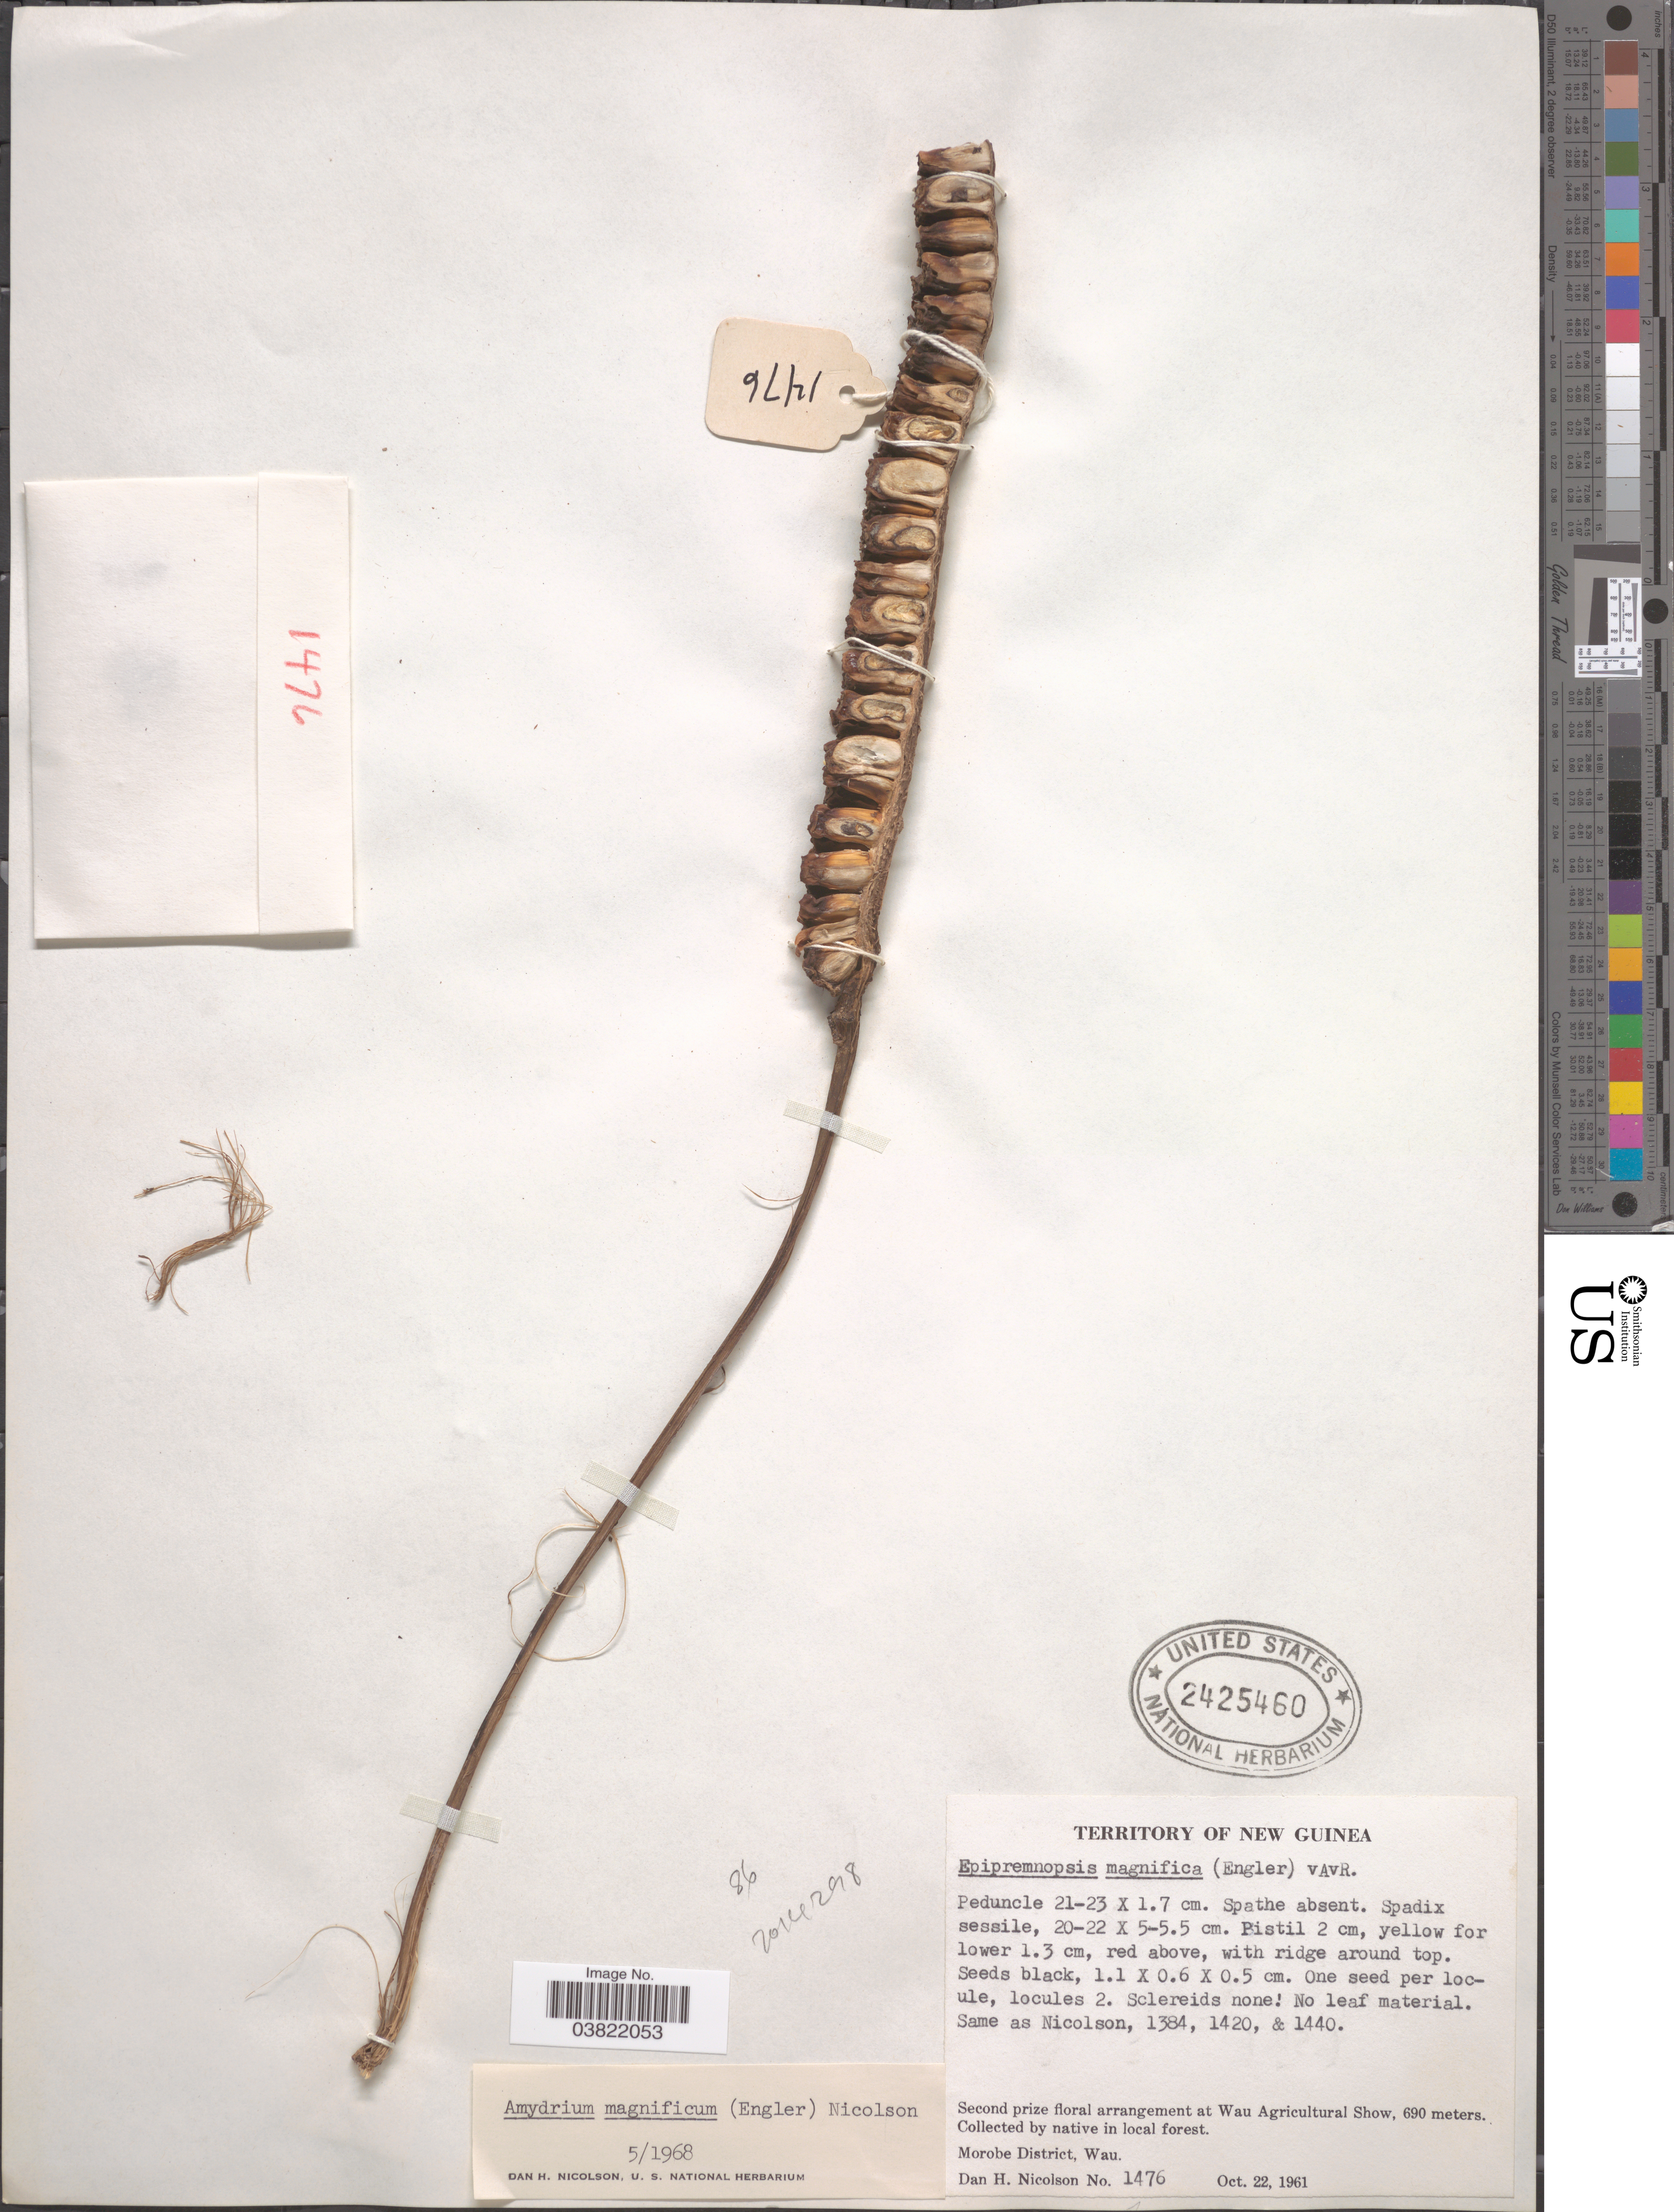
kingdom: Plantae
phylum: Tracheophyta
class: Liliopsida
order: Alismatales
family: Araceae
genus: Amydrium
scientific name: Amydrium magnificum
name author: (Engl.) Nicolson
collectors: D. H. Nicolson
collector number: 1476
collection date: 1961-10-22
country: Papua New Guinea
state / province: Morobe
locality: Territory of New Guinea. Second prize floral arrangement at Wau Agricultural Show, In local forest. Morobe District, Wau.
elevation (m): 690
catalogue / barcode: US 2425460